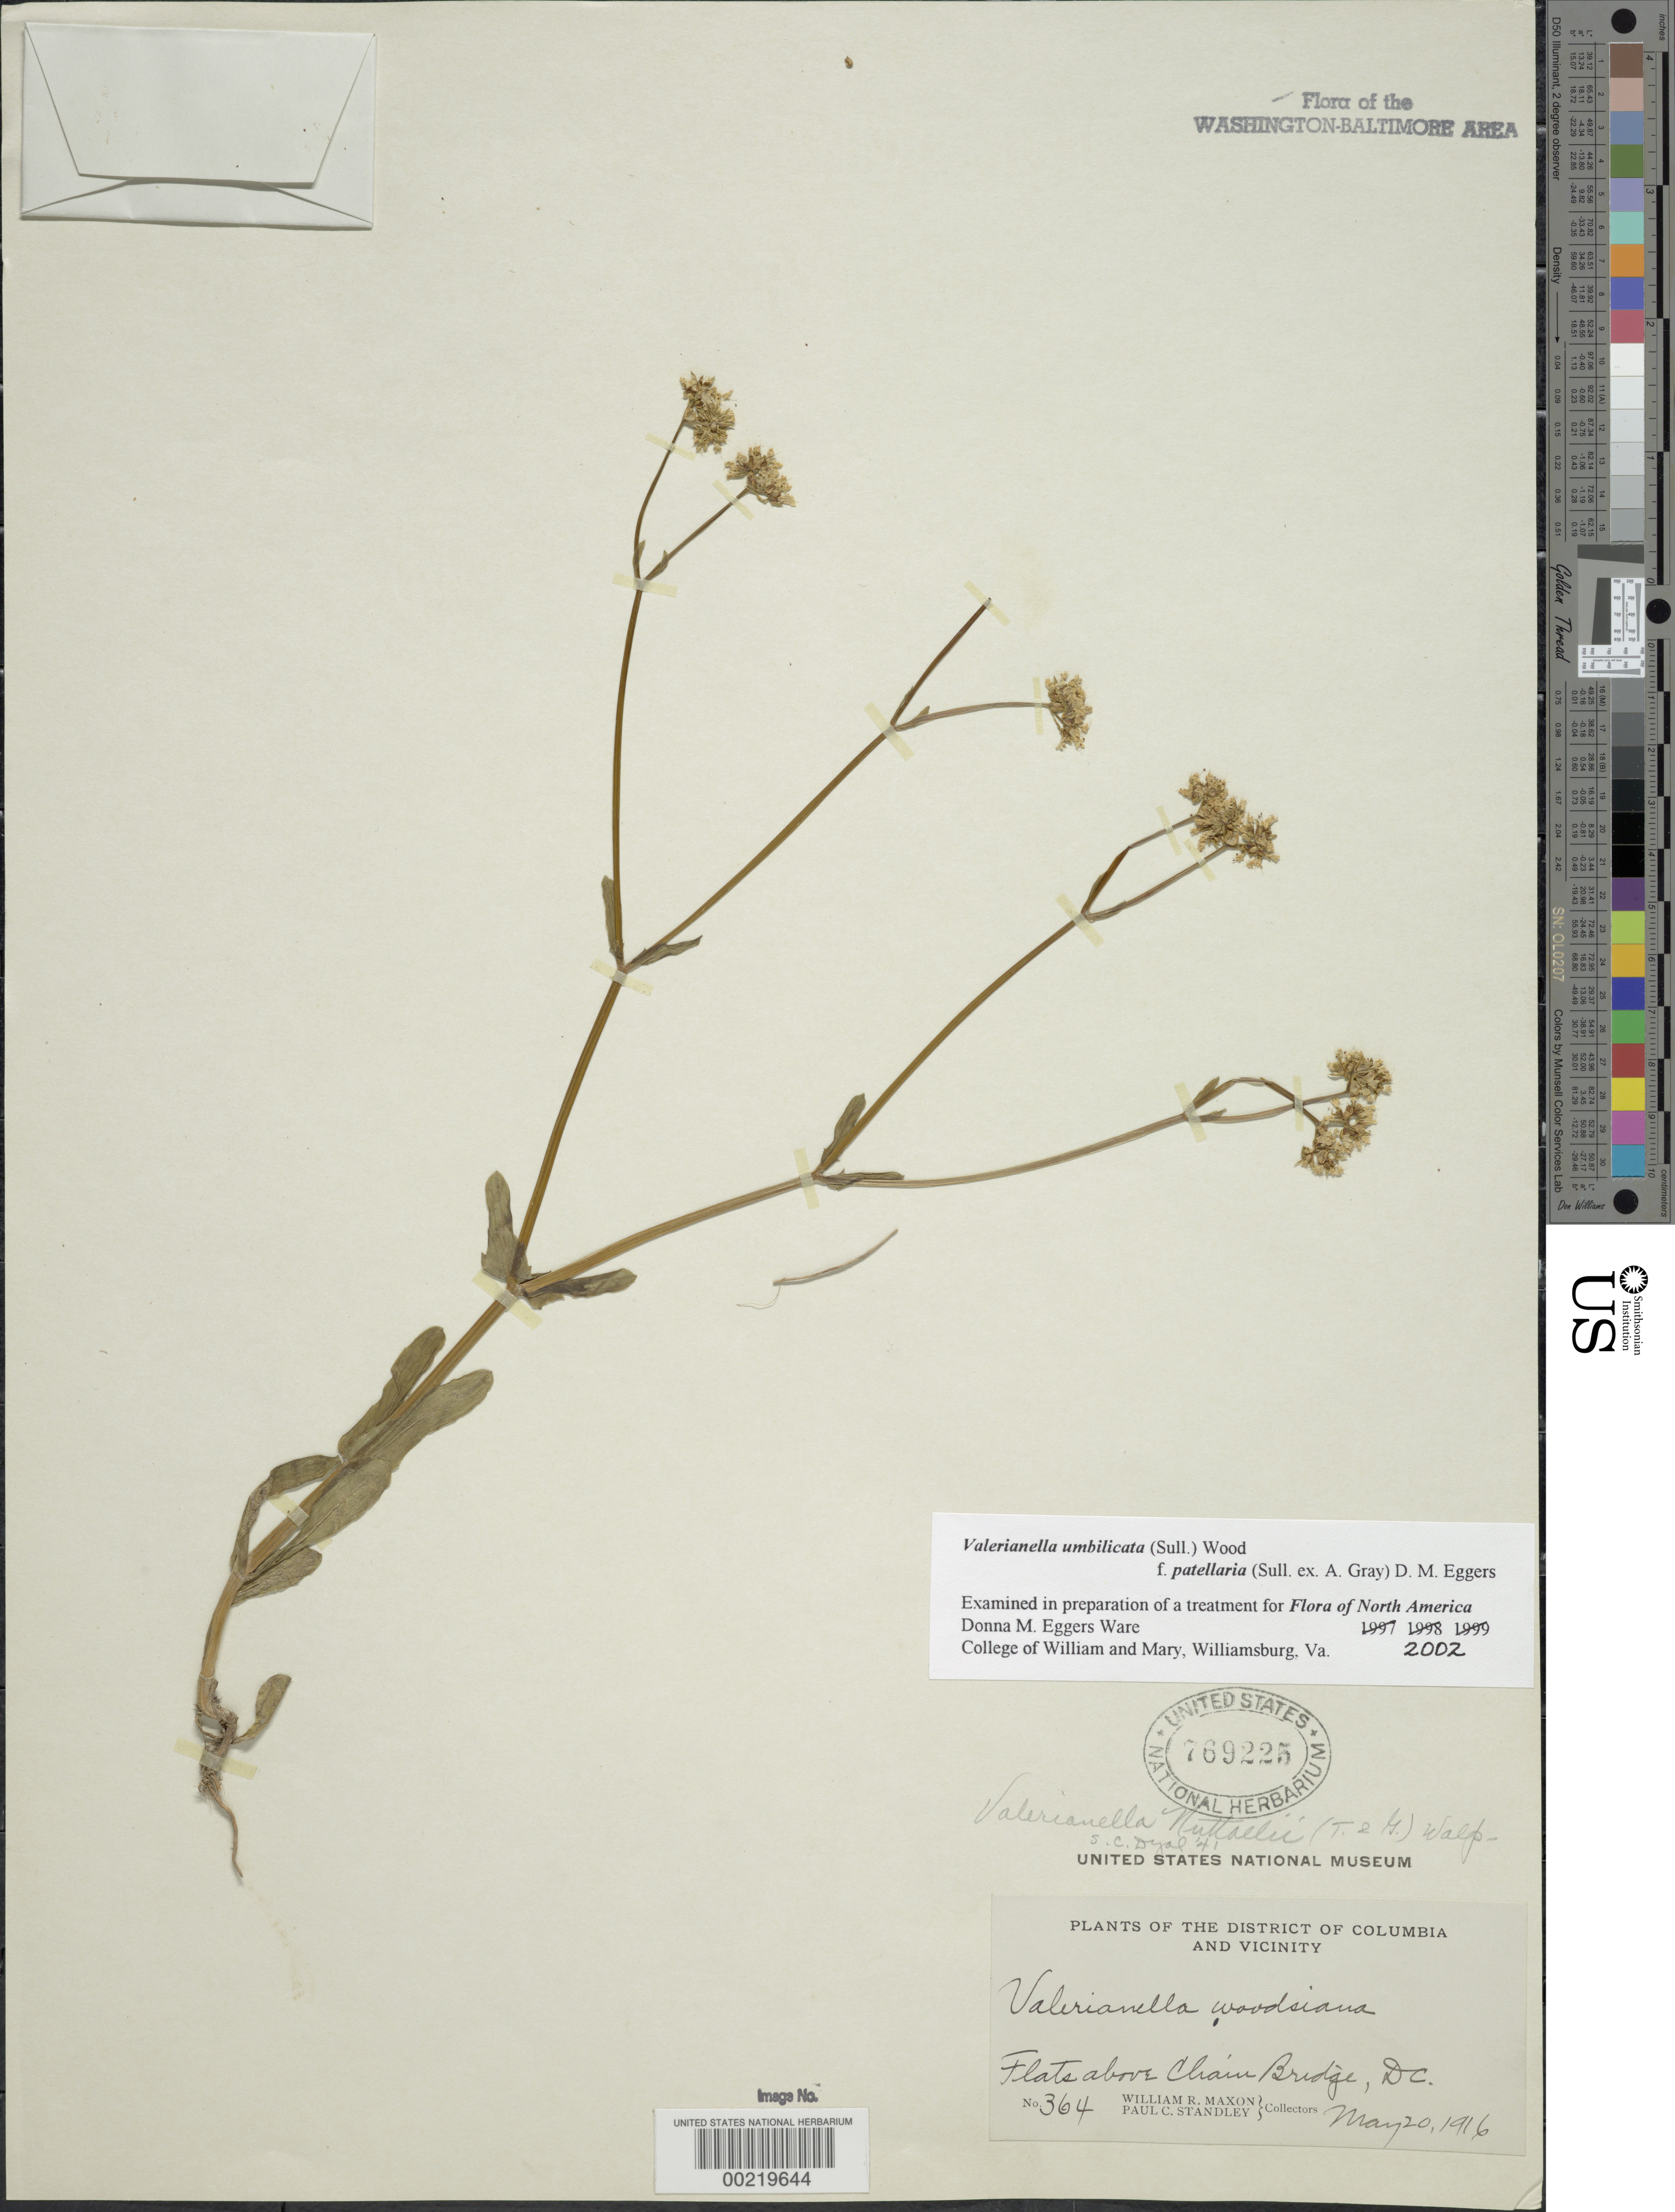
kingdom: Plantae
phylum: Tracheophyta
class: Magnoliopsida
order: Dipsacales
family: Caprifoliaceae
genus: Valerianella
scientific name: Valerianella umbilicata f. patellaria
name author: (Sull. ex A. Gray) Egg. Ware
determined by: Ware, D. M., (2002)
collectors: W. R. Maxon & P. C. Standley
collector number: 364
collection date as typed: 20 May 1916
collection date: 1916-05-20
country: United States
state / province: Virginia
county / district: Fairfax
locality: Flats above Chain Bridge C. and O. Canal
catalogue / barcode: US 769225